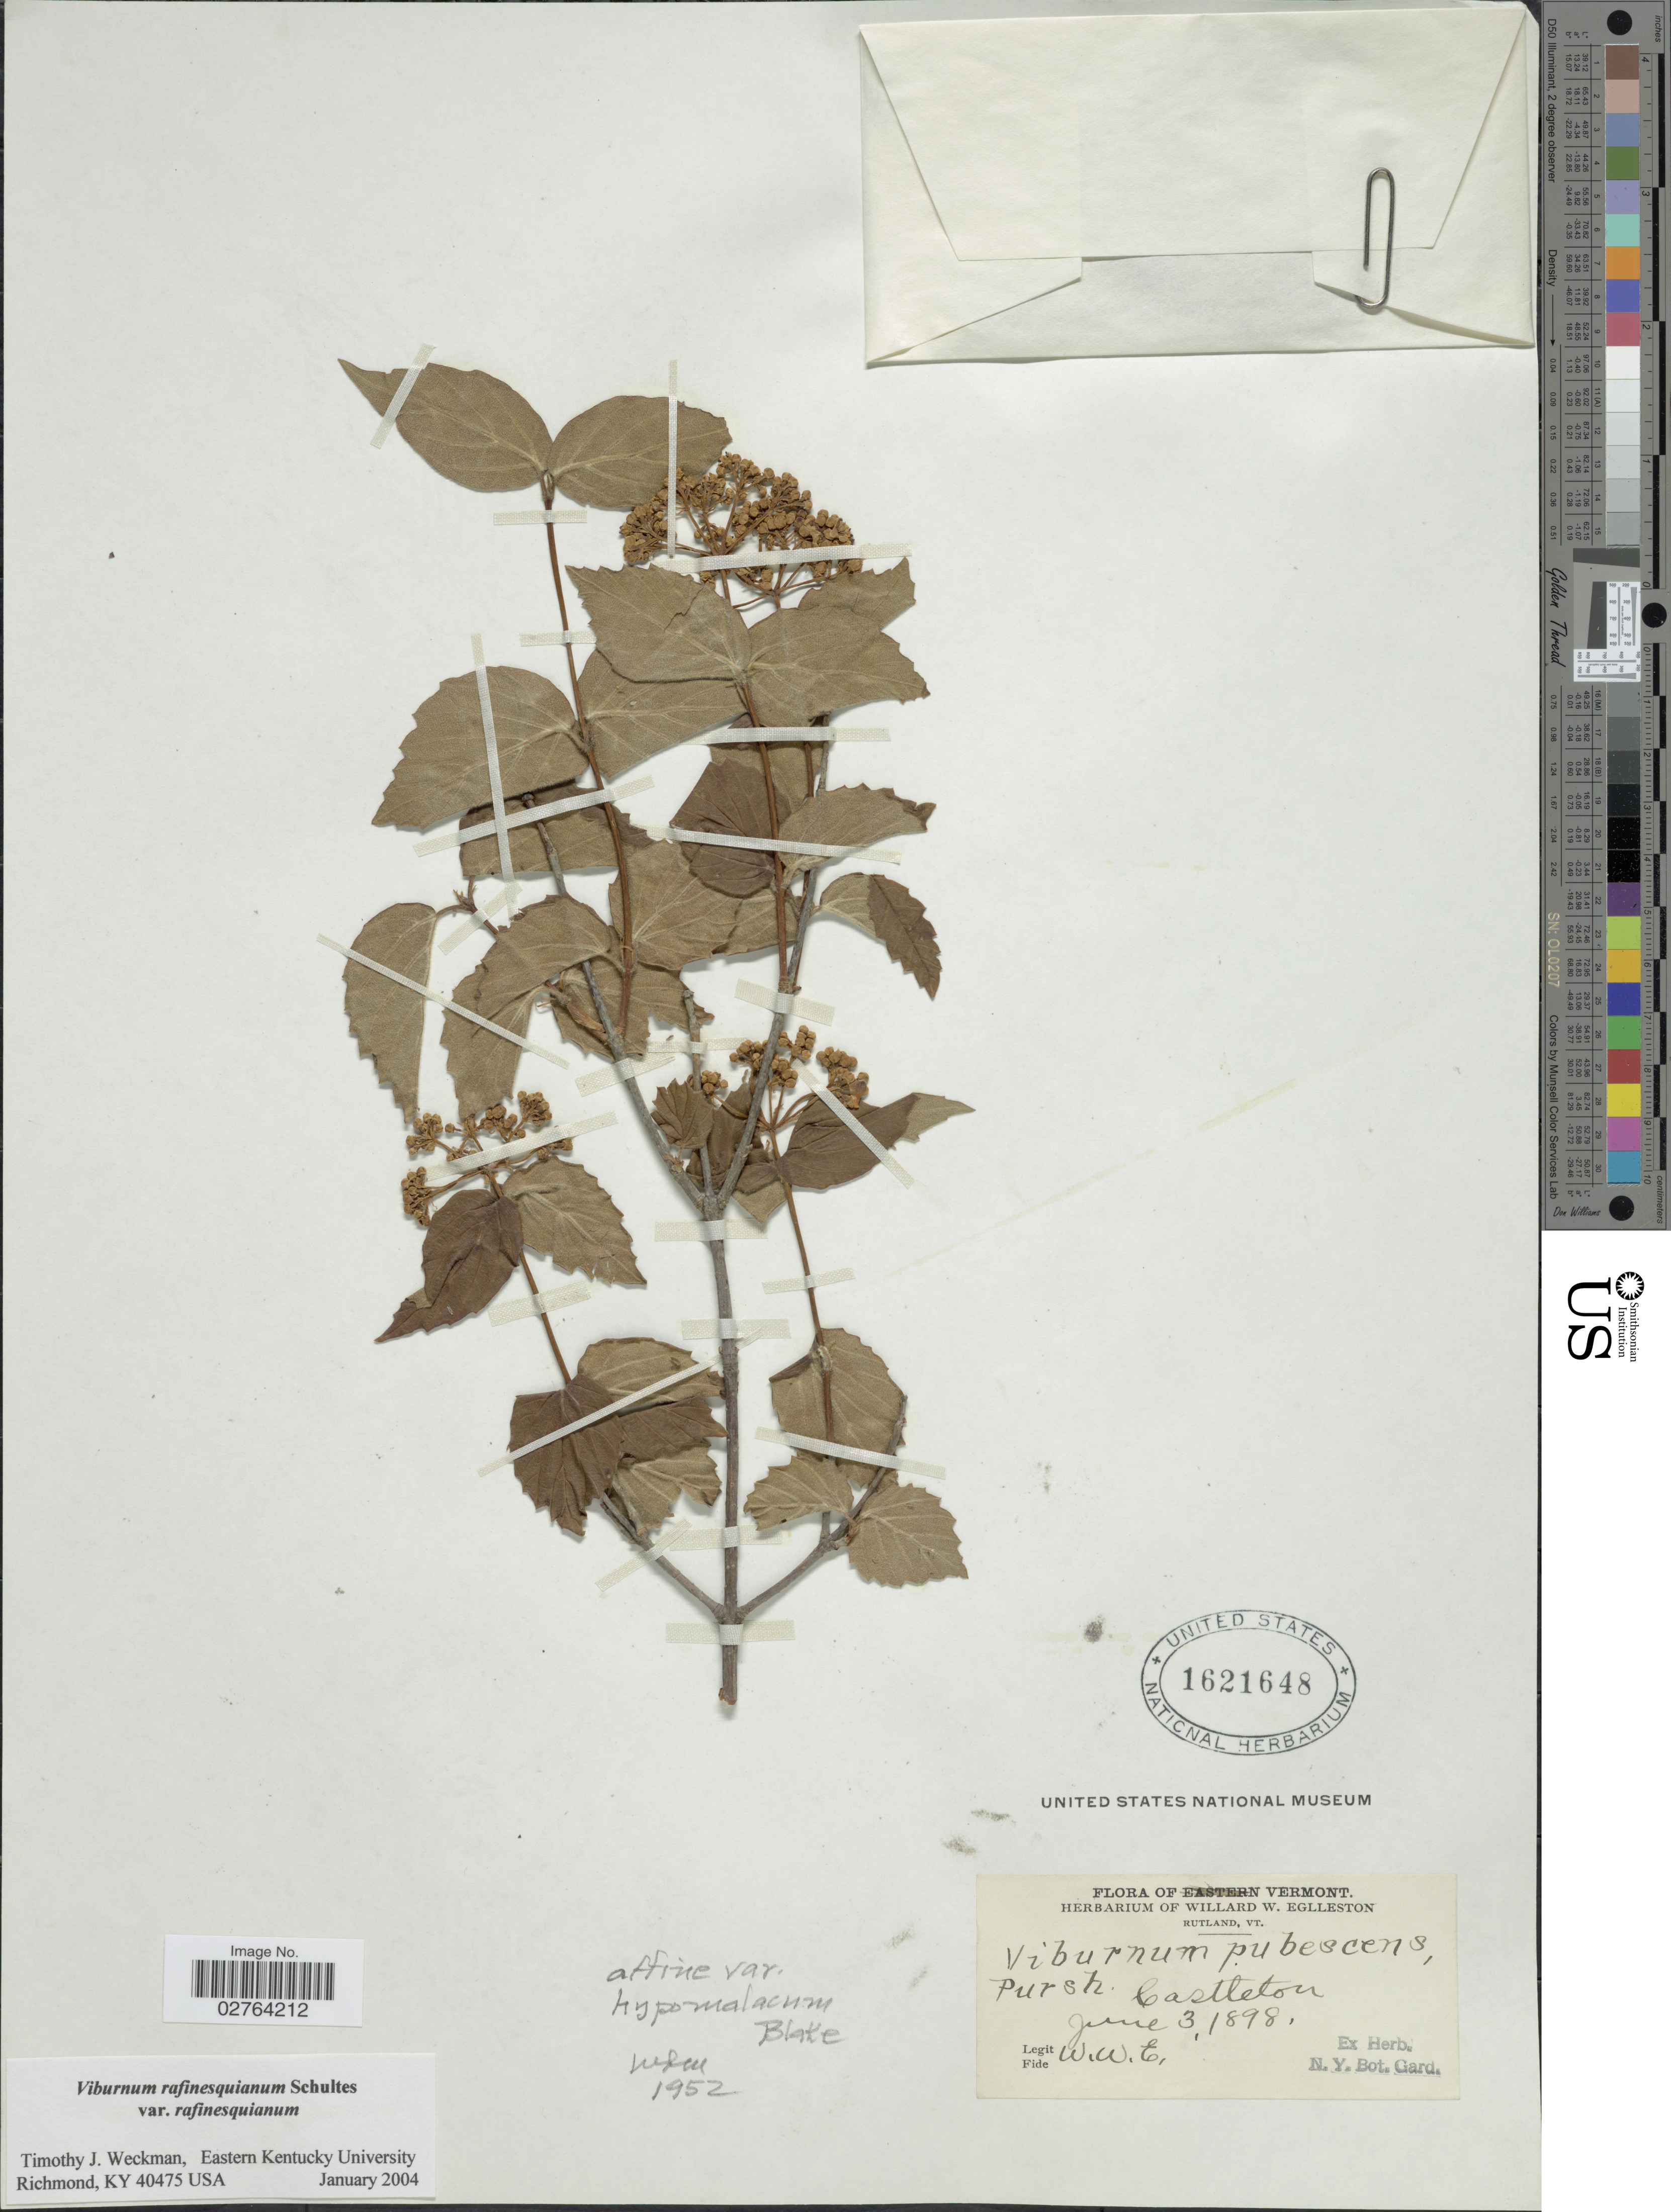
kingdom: Plantae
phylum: Tracheophyta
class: Magnoliopsida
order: Dipsacales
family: Viburnaceae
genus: Viburnum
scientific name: Viburnum rafinesqueanum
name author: Schult.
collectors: W. W. Eggleston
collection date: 1898-06-03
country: United States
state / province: Vermont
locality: Castleton.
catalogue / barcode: US 1621648